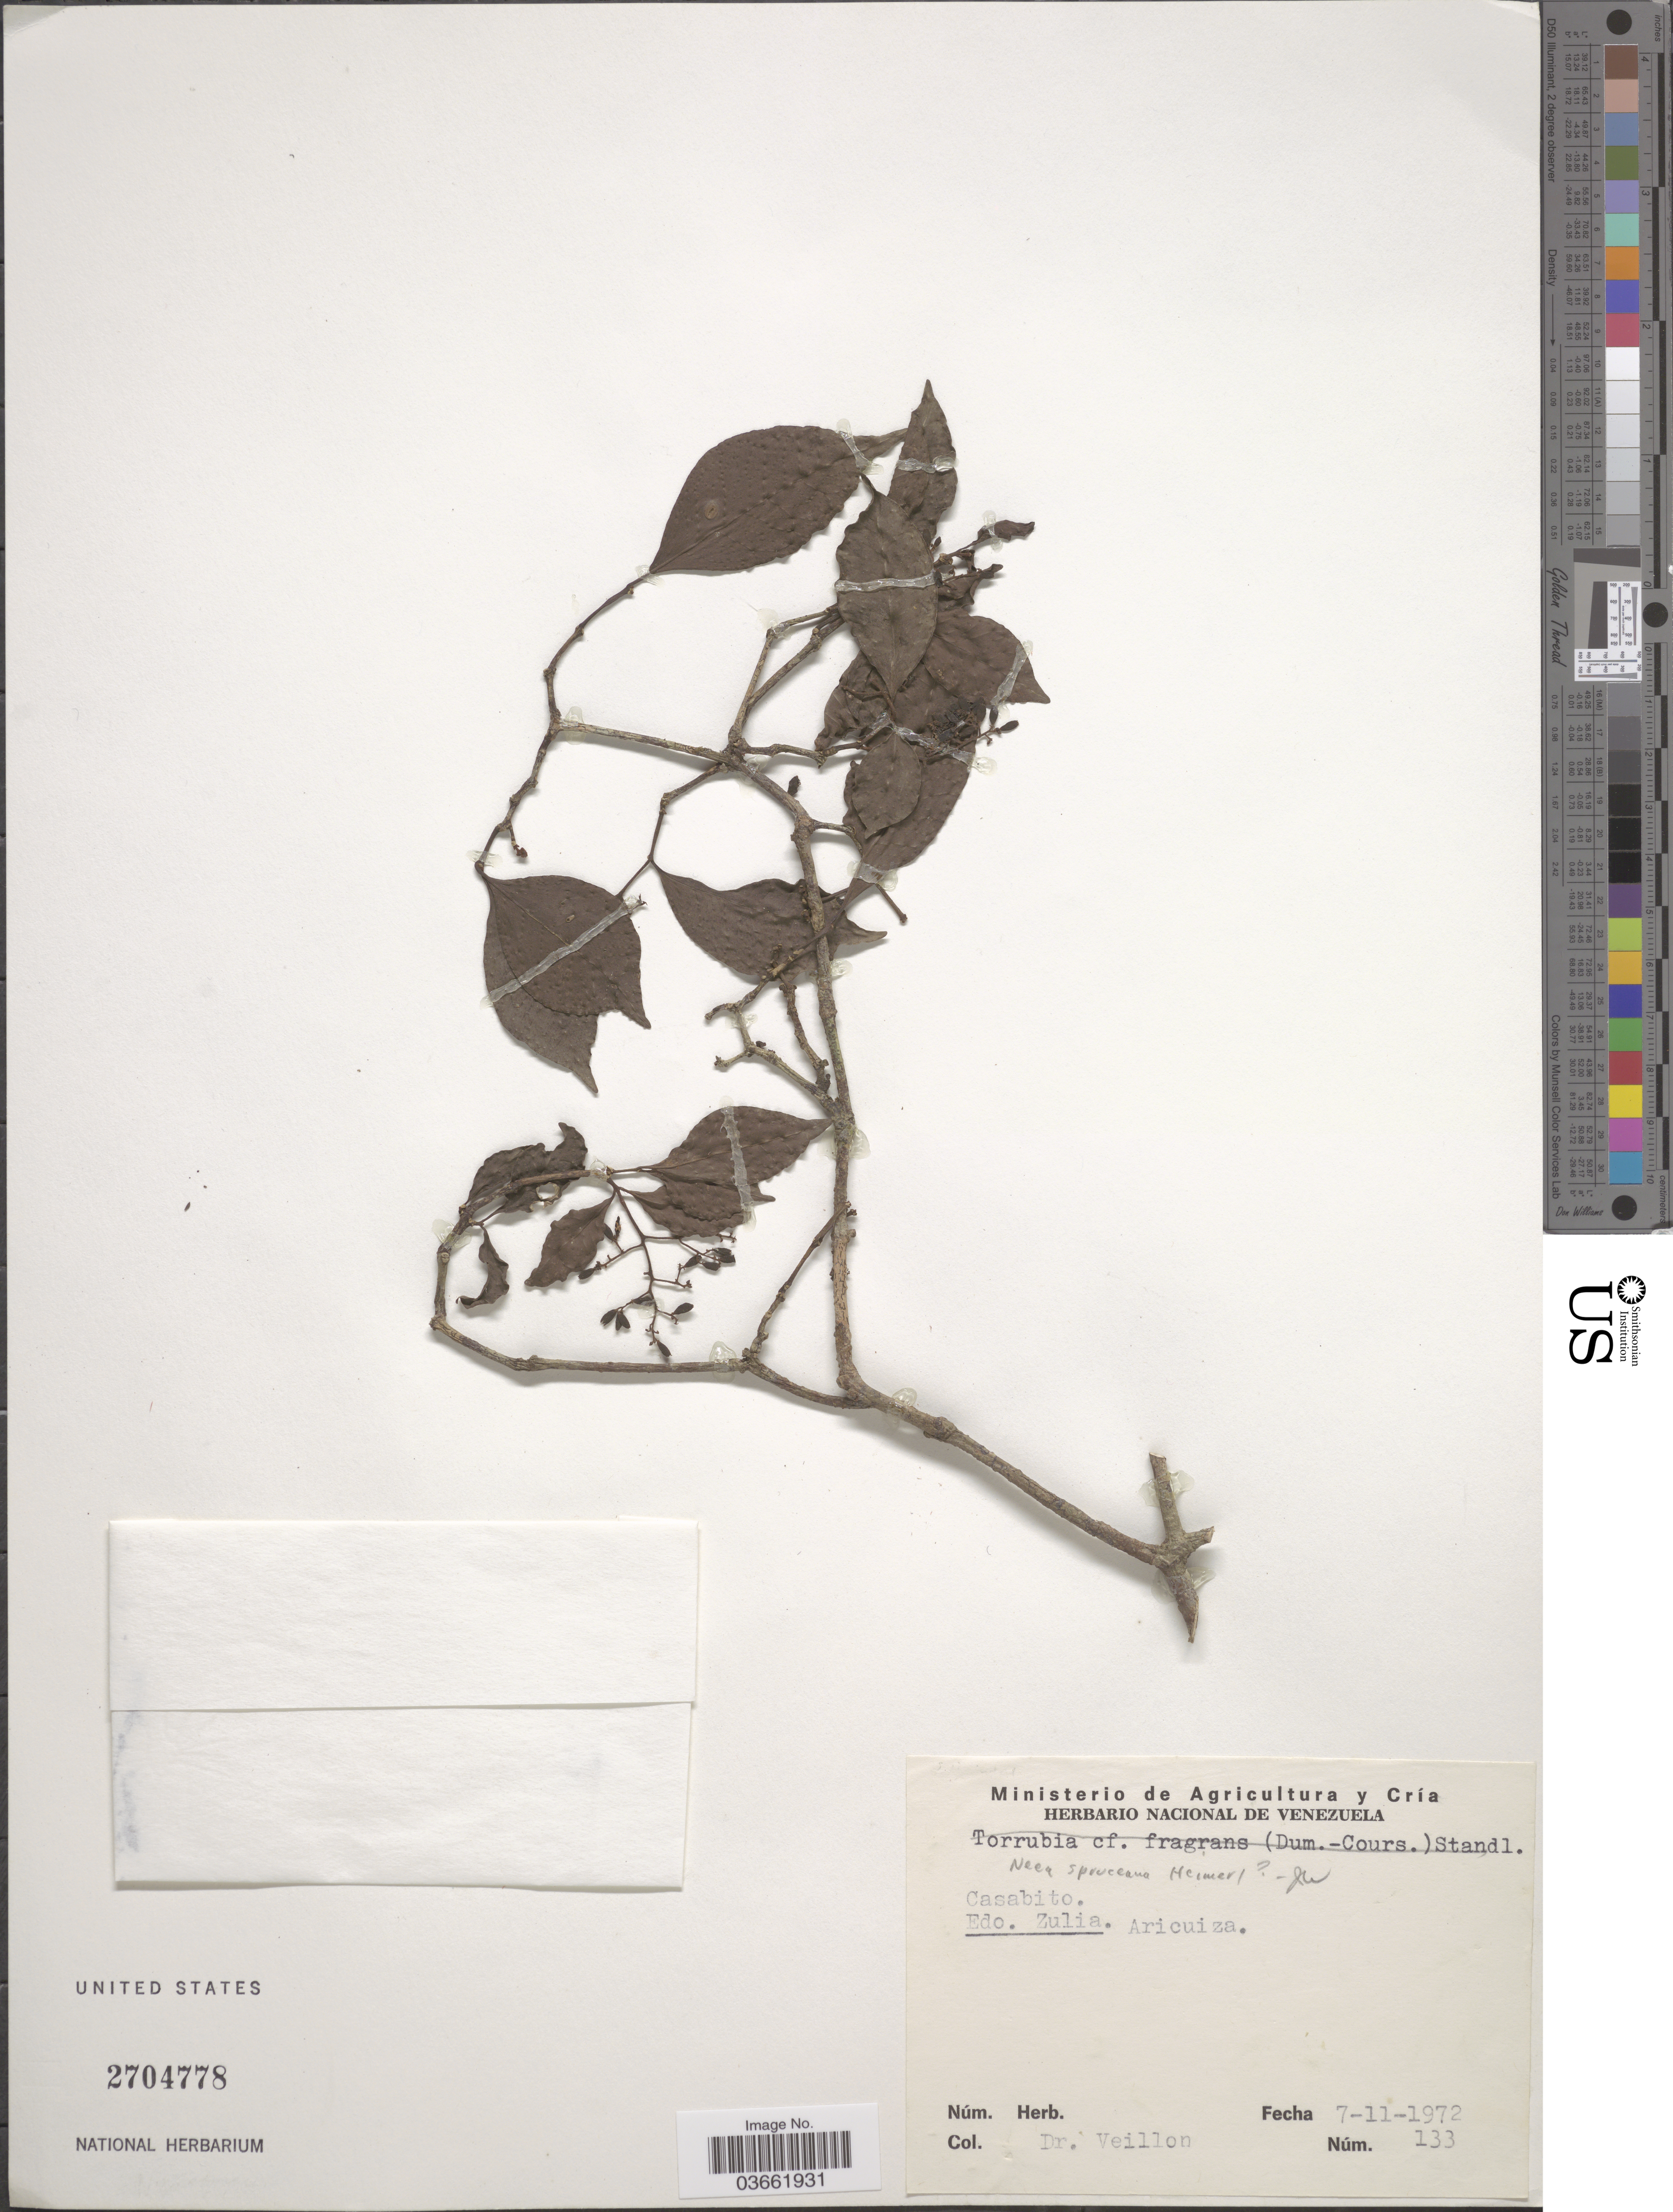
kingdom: Plantae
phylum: Tracheophyta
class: Magnoliopsida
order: Caryophyllales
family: Nyctaginaceae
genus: Neea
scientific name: Neea sp.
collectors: -. Veillon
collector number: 133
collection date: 1972-11-07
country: Venezuela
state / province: Zulia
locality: Aricuiza.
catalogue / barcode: US 2704778